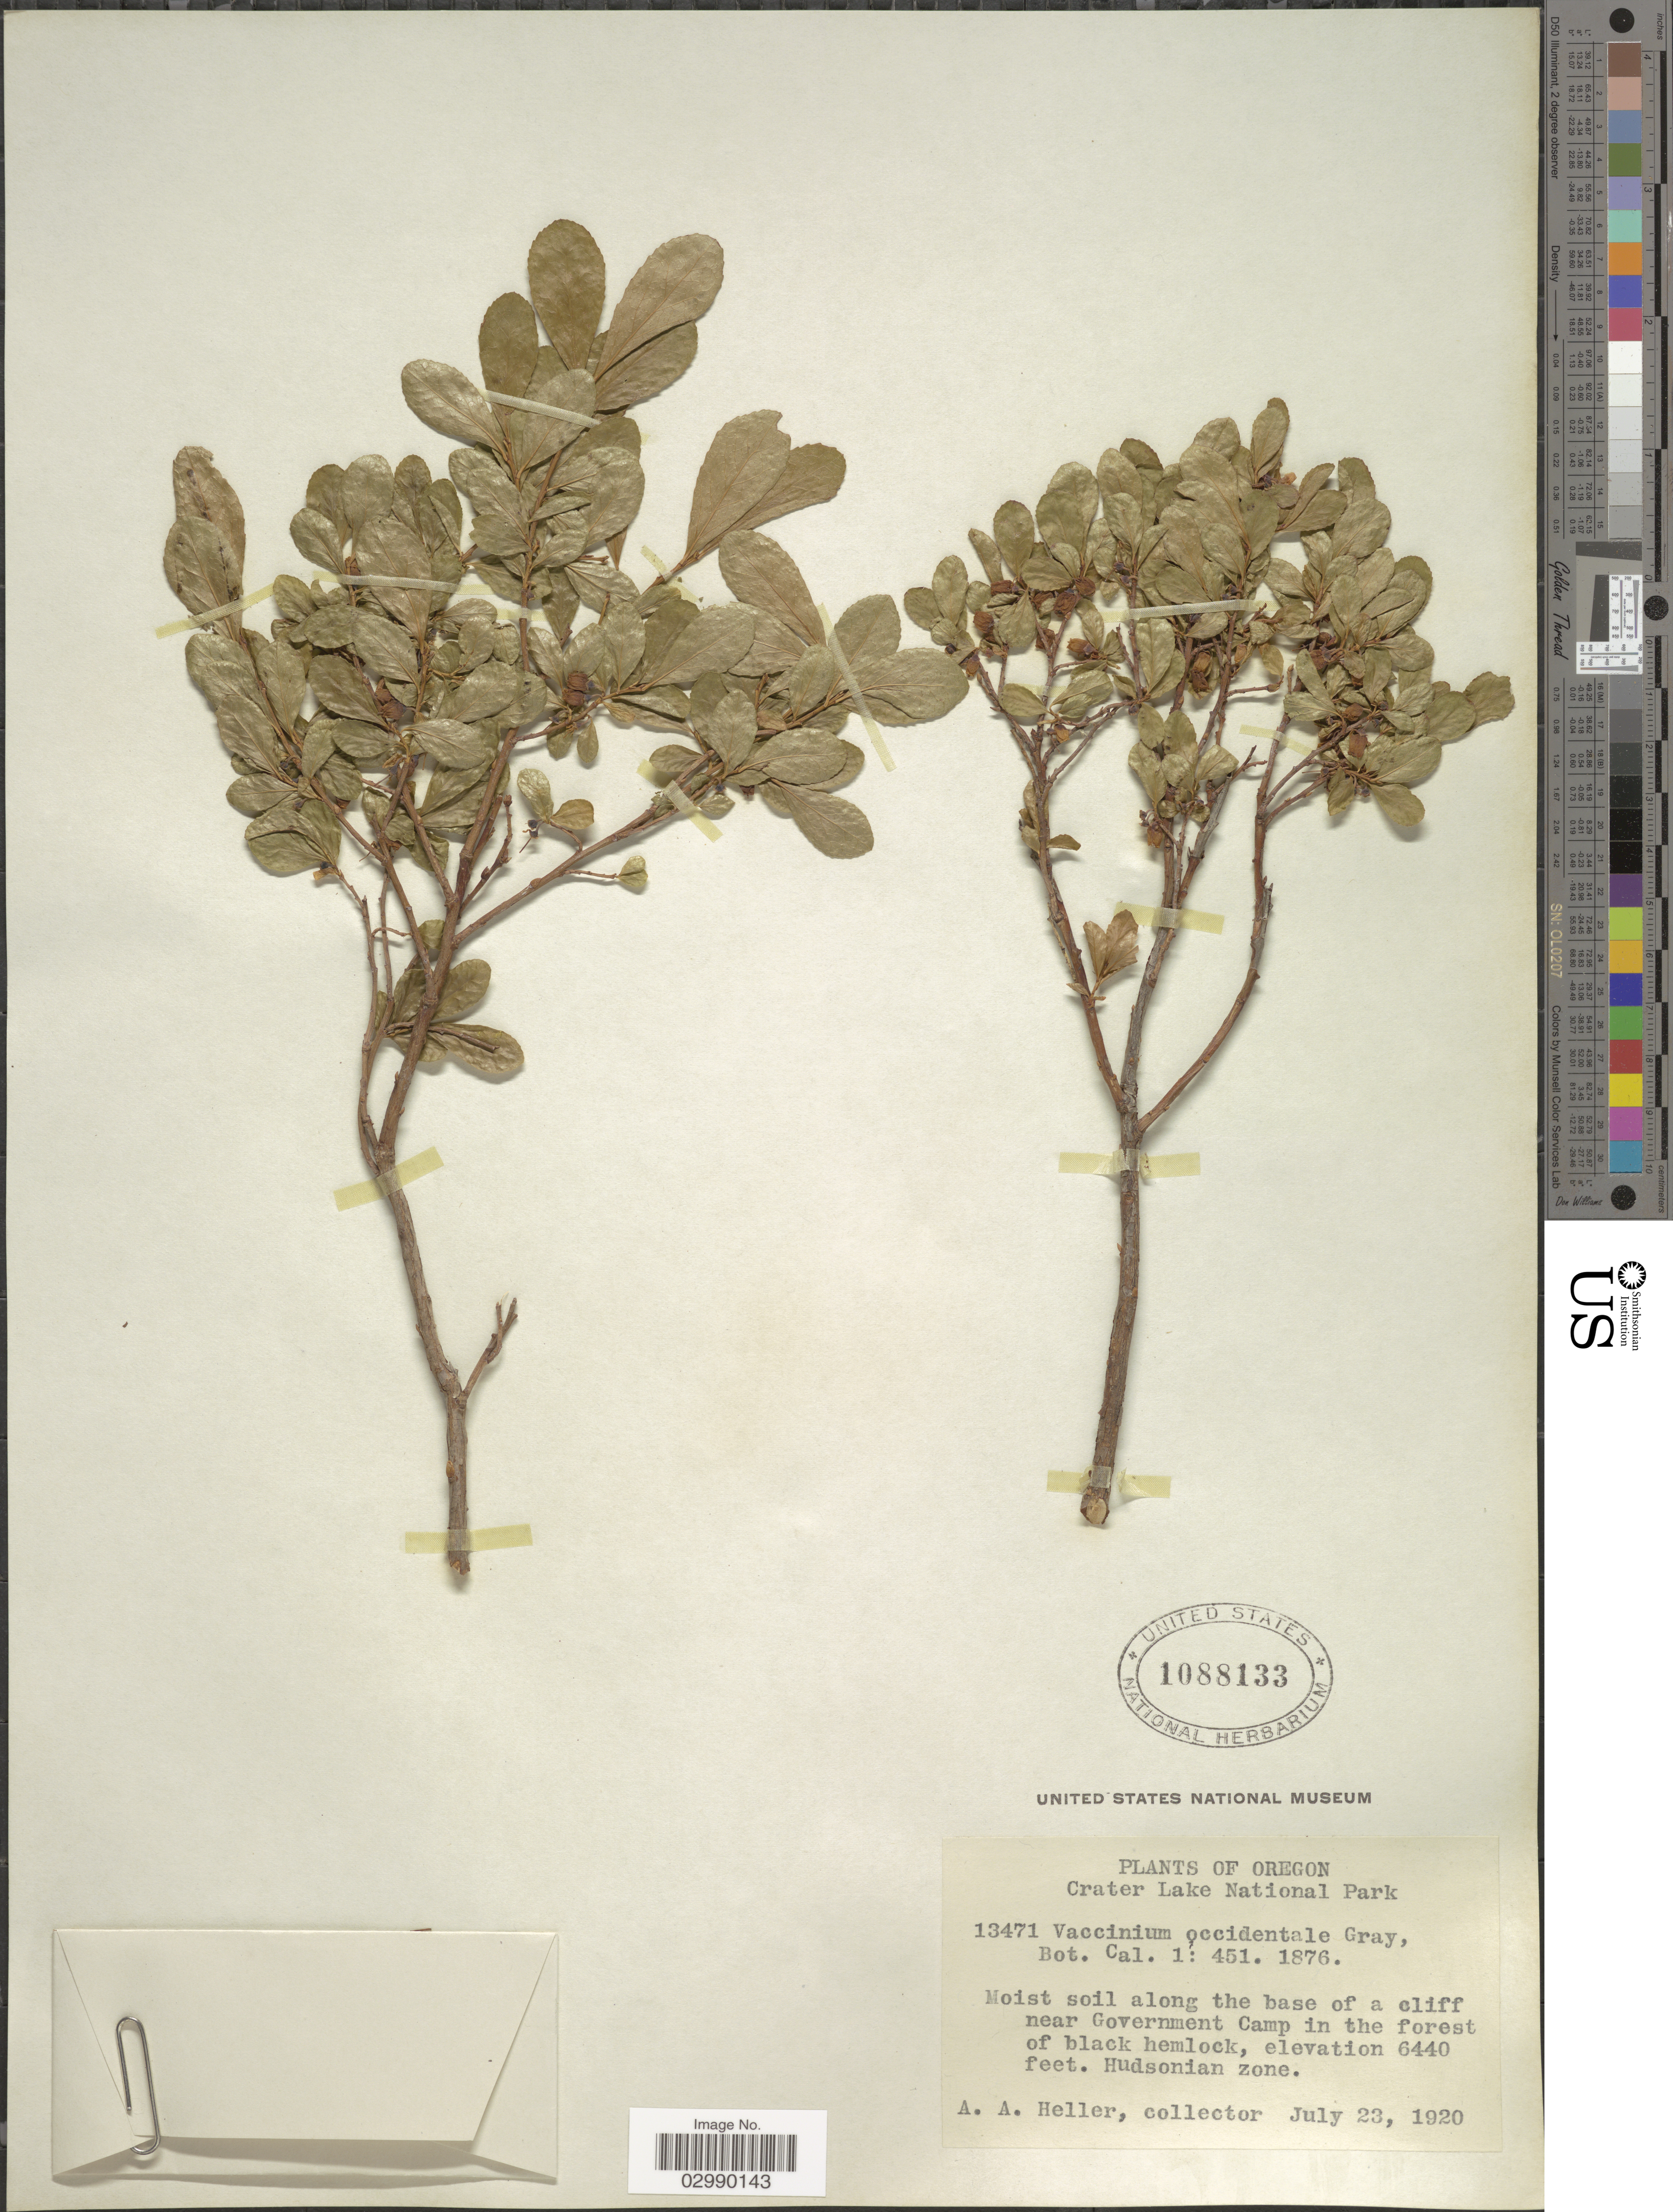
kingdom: Plantae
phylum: Tracheophyta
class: Magnoliopsida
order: Ericales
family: Ericaceae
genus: Vaccinium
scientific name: Vaccinium uliginosum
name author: L.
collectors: A. A. Heller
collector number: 13471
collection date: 1920-07-23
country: United States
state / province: Oregon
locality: Crater Lake National Park, Moist soil along the base of a cliff near Government Camp in the forest of black hemlock, Hudsonian zone.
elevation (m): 1963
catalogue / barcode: US 1088133